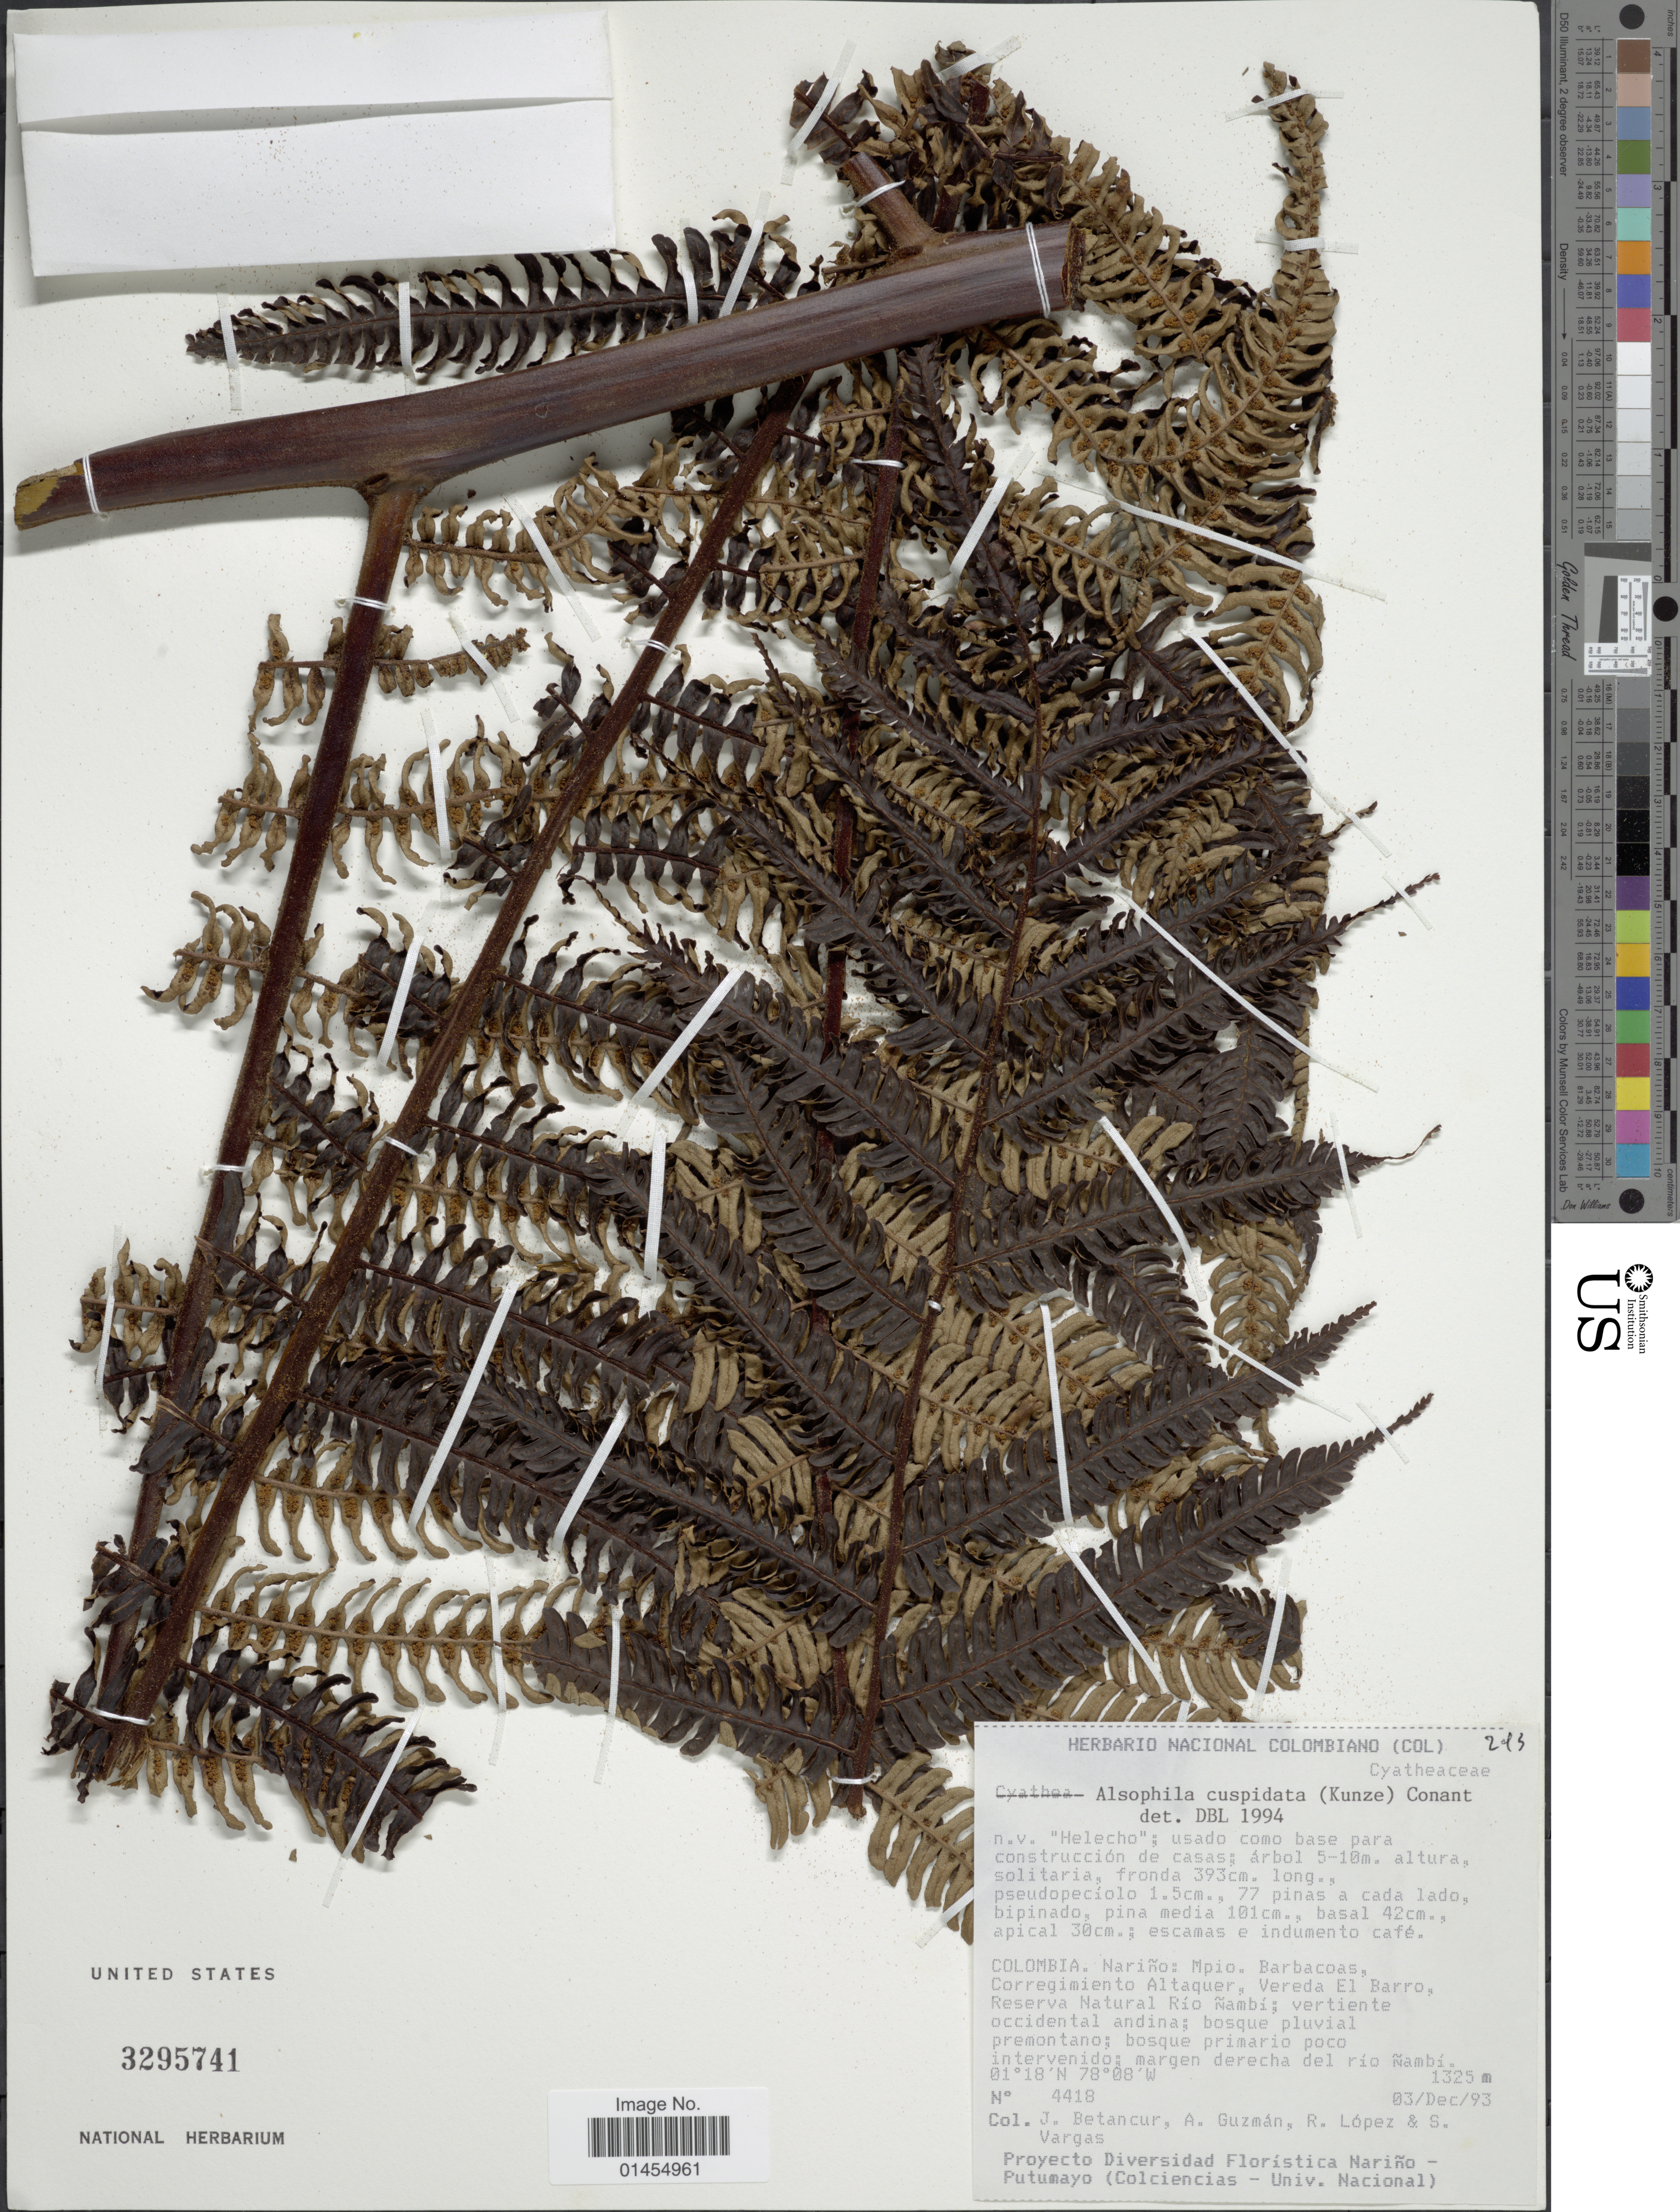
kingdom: Plantae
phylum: Tracheophyta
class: Polypodiopsida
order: Cyatheales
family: Cyatheaceae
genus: Alsophila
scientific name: Alsophila cuspidata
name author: (Kunze) D.S. Conant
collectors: J. Betancur, A. Guzman, López, R. M. & S. Vargas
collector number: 4418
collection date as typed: Transcribed d/m/y: 3/12/93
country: Colombia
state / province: Nariño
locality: Mpio. Barbacoas, Corregimiento Altaquer, Vereda El Barro, Reserva Natural Río Nambi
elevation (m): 1325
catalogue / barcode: US 3295741